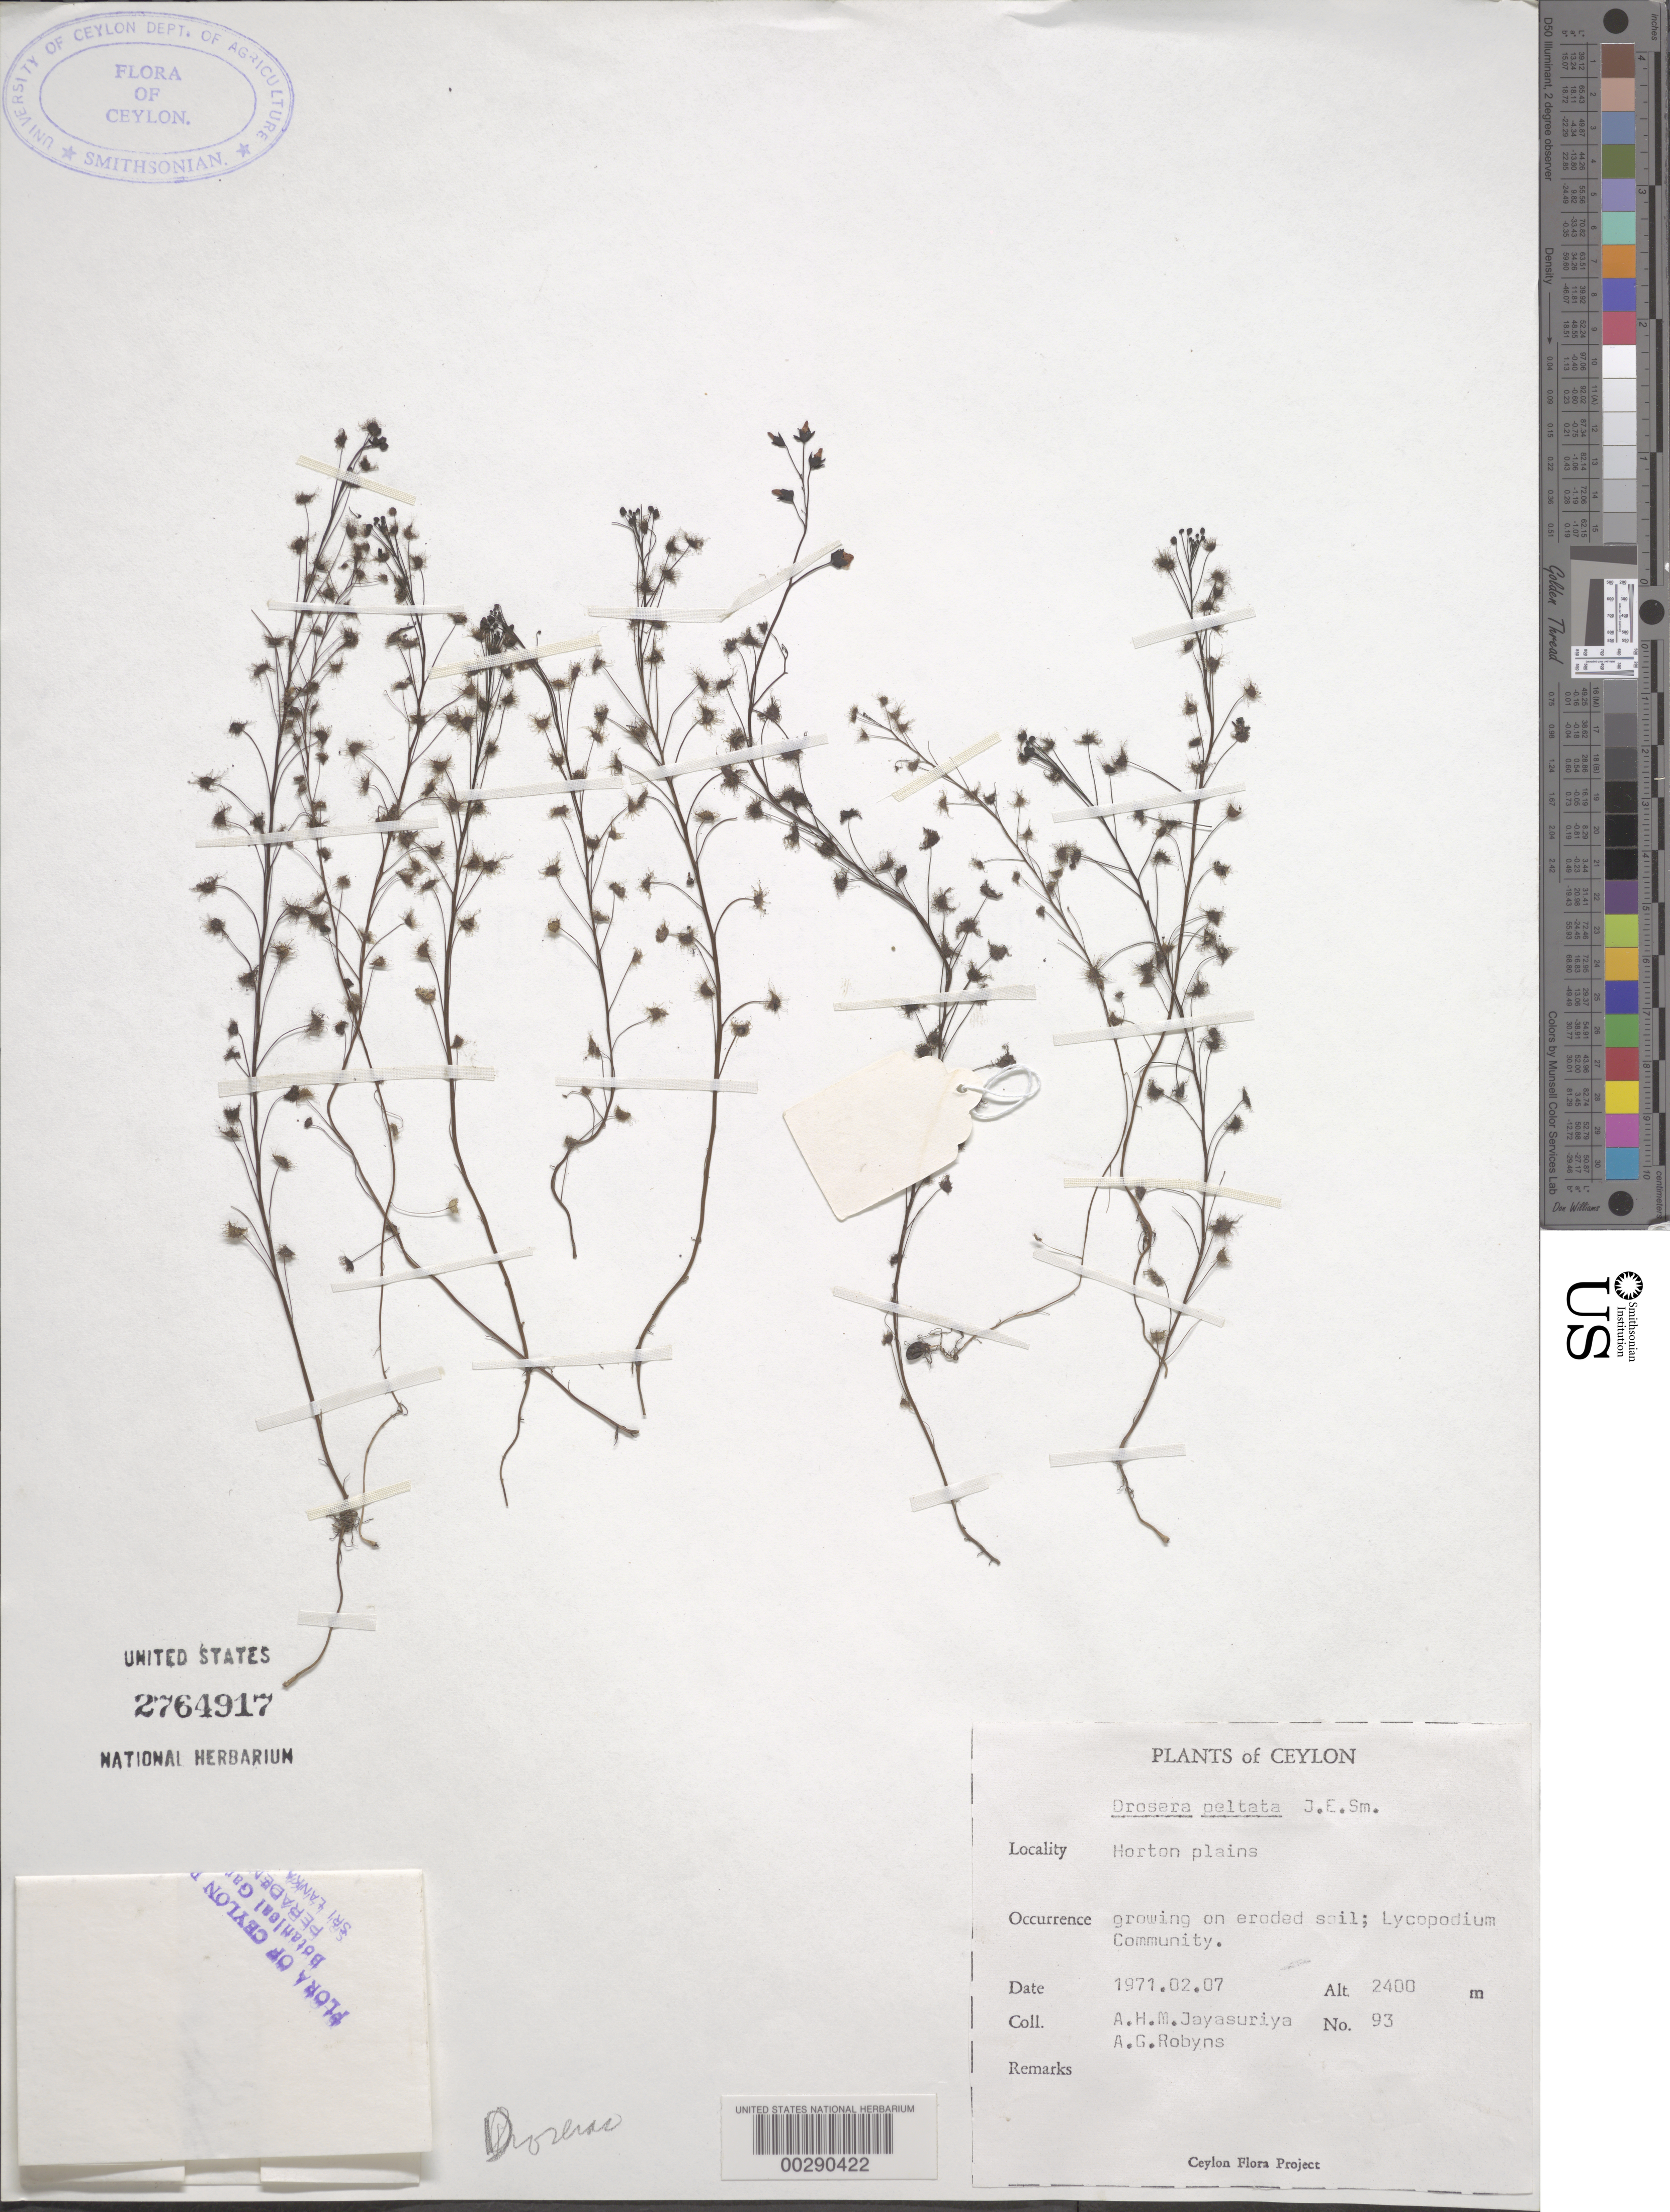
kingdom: Plantae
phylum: Tracheophyta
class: Magnoliopsida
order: Caryophyllales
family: Droseraceae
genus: Drosera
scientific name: Drosera peltata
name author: Sm. ex Willd.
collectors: A. H. Jayasuriya & A. G. Robyns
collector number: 93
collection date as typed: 02 Jul 1971 or 07 Feb 1971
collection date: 1971-02-07 or 1971-07-02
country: Sri Lanka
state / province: Central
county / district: Nuwara Eliya Dist.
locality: Horton plains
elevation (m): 2400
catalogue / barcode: US 2764917